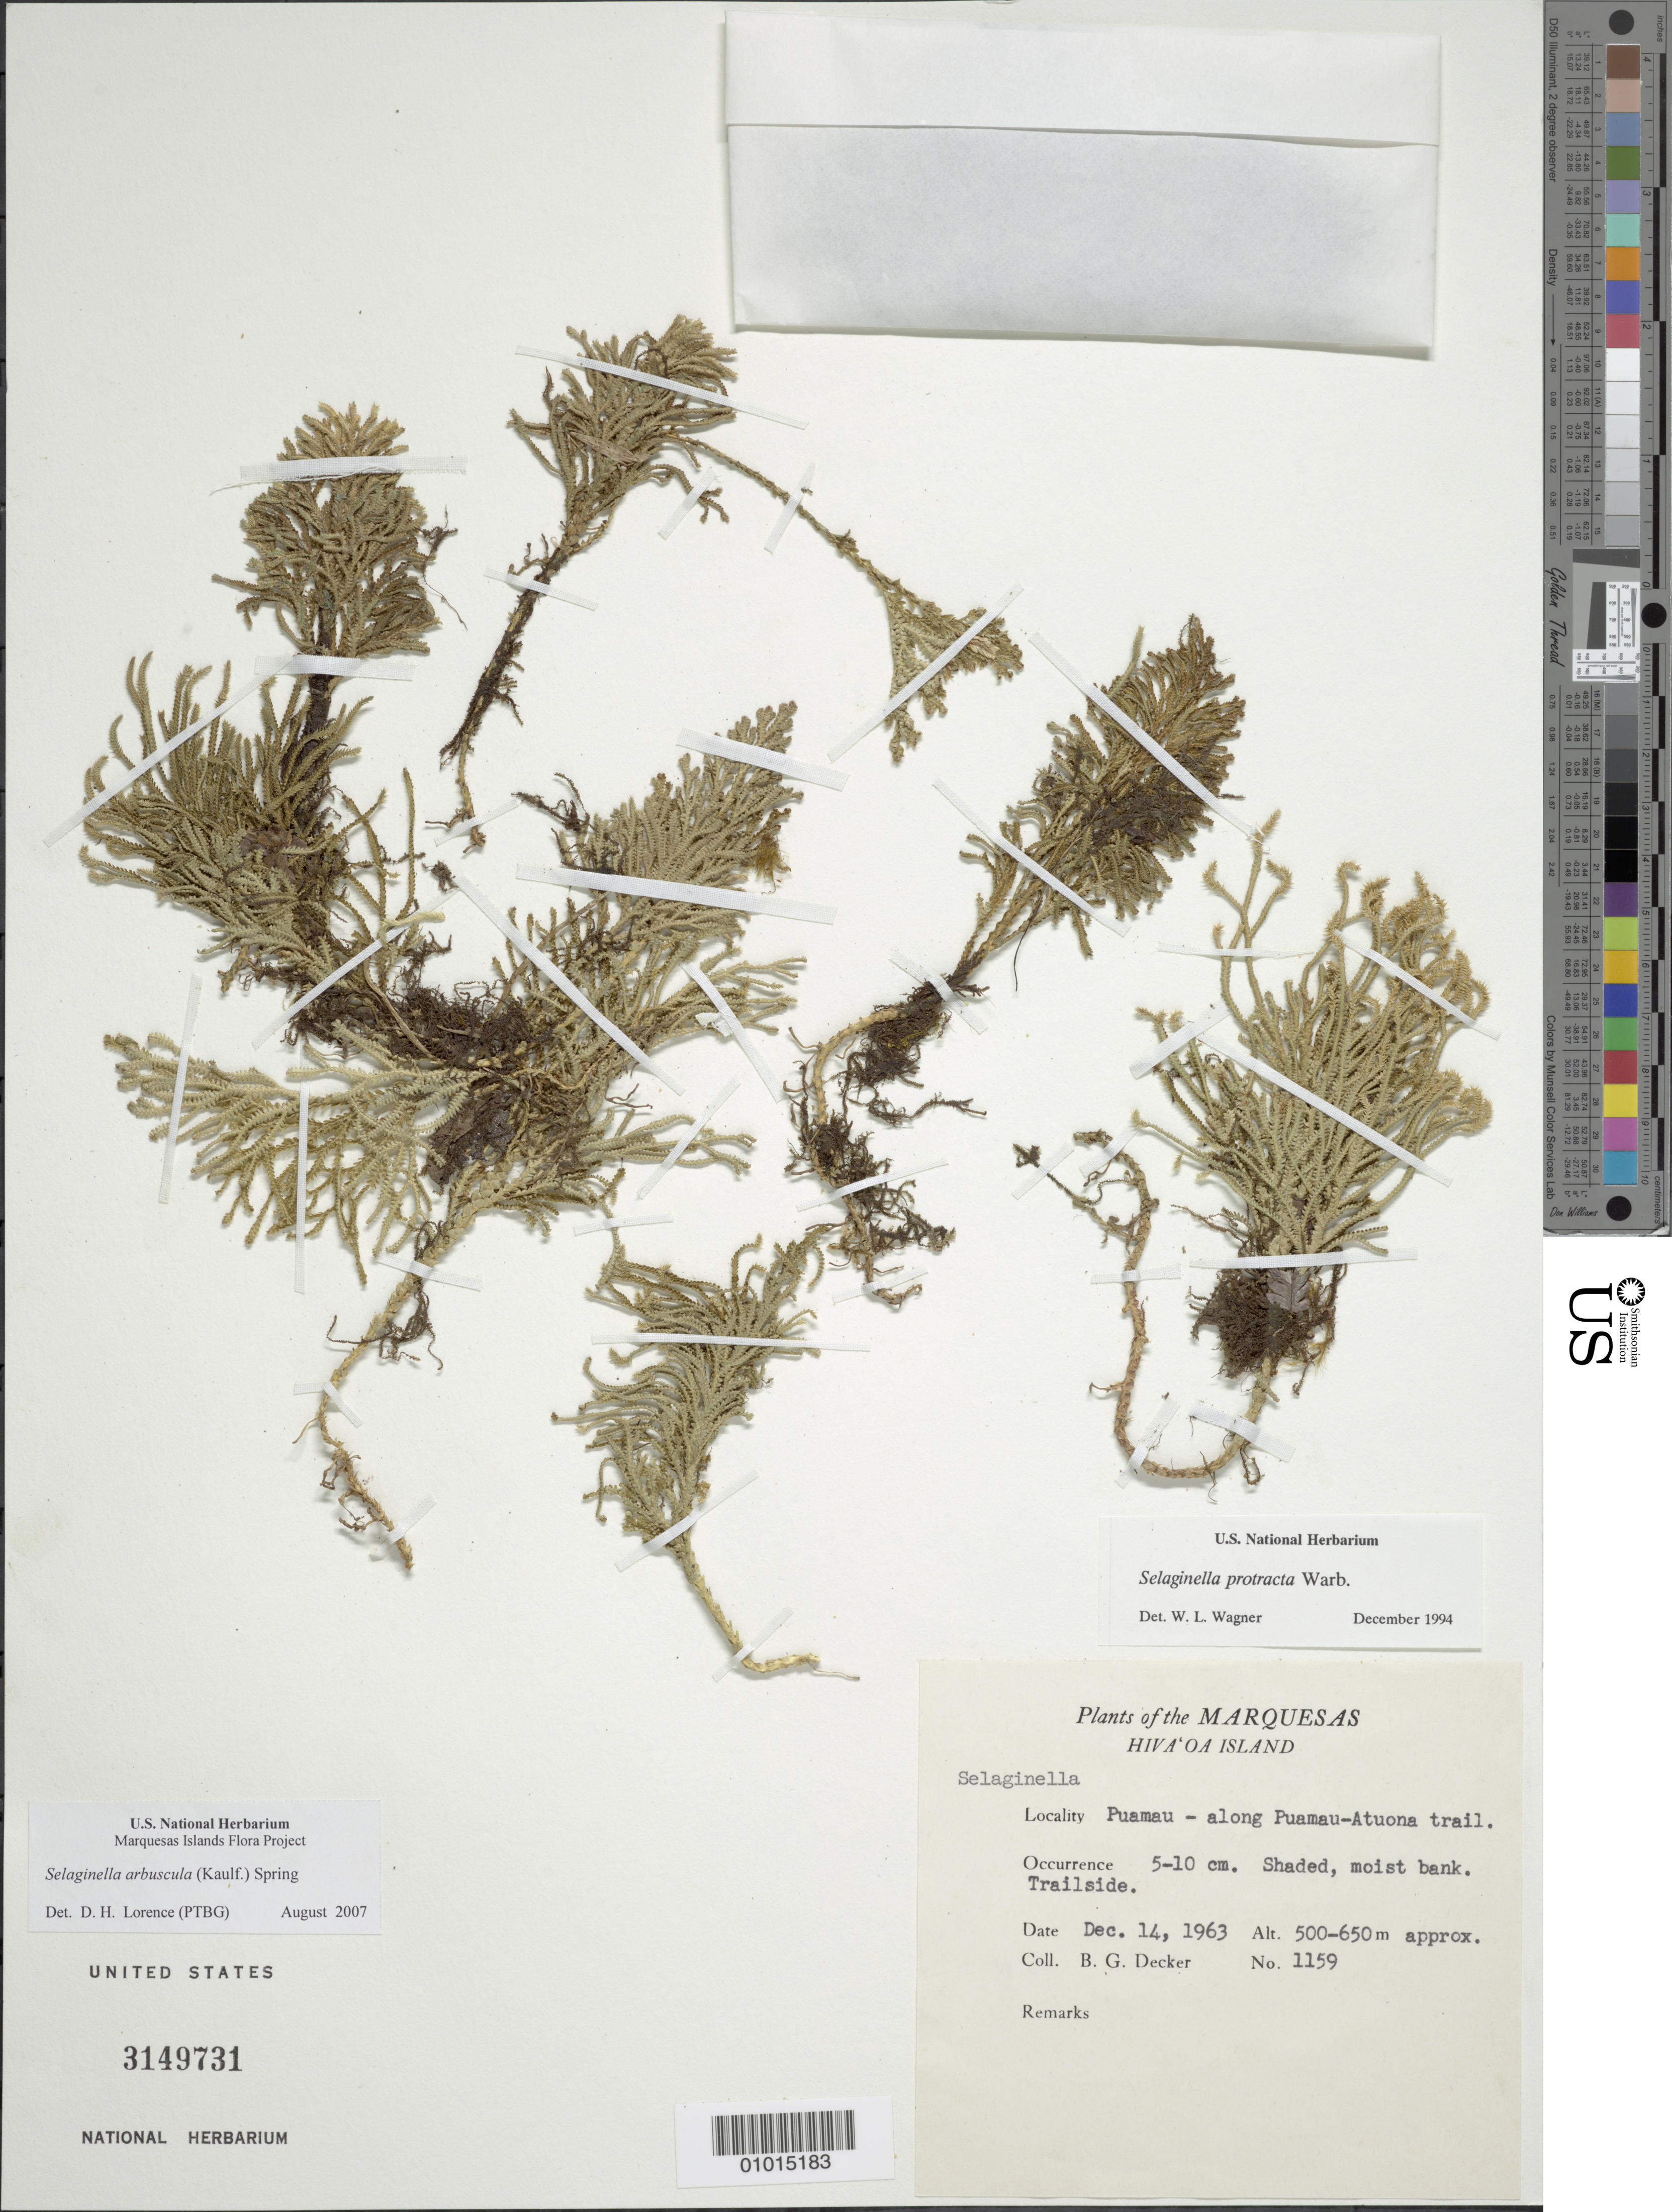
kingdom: Plantae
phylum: Tracheophyta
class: Lycopodiopsida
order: Selaginellales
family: Selaginellaceae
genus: Selaginella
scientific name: Selaginella arbuscula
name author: (Kualf.) Spring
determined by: Lorence, David H., (PTBG), National Tropical Botanical Garden (UNITED STATES)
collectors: B. G. Decker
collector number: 1159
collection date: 1963-12-14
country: French Polynesia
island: Hiva Oa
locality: Puamau, along Puamau-Atuona trail. Trailside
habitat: Shaded, moist bank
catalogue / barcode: US 3149731